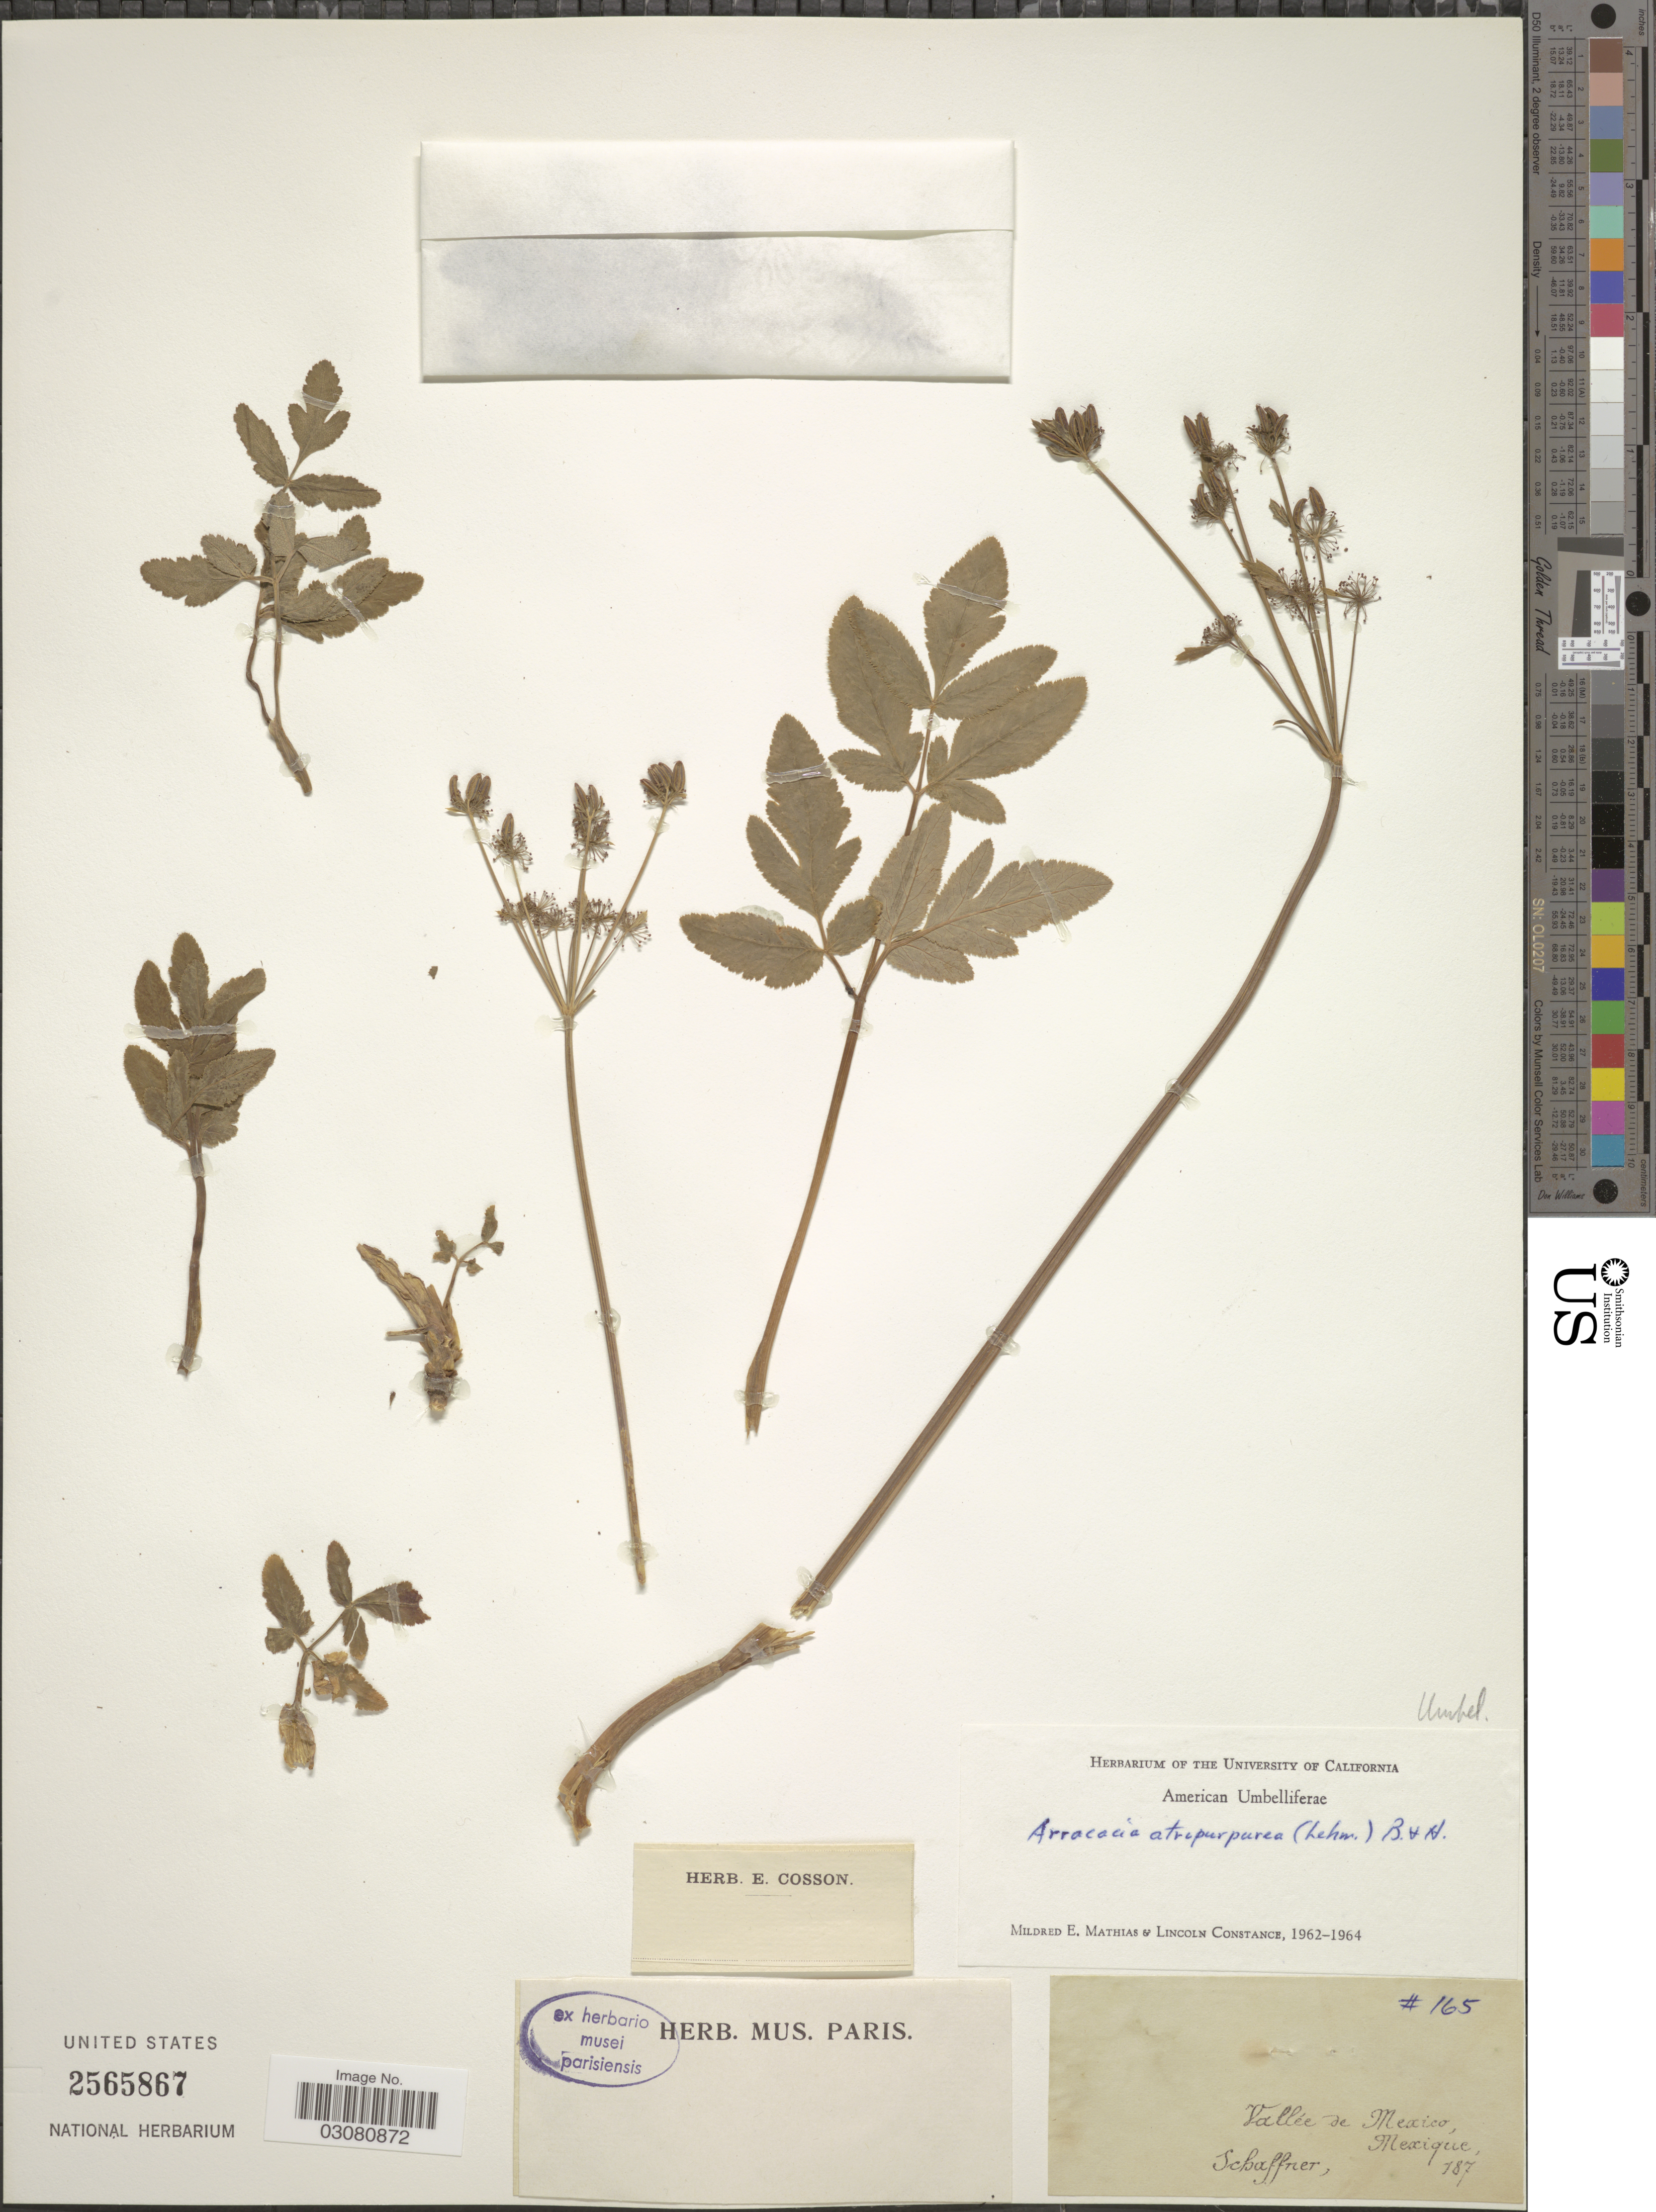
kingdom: Plantae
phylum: Tracheophyta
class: Magnoliopsida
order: Apiales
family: Apiaceae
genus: Arracacia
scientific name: Arracacia atropurpurea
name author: (Lehm.) Benth. & Hook. f. ex Hemsl.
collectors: -. Schaffner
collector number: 165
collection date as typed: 187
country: Mexico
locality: Vallée de Mexico, Mexique.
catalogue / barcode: US 2565867